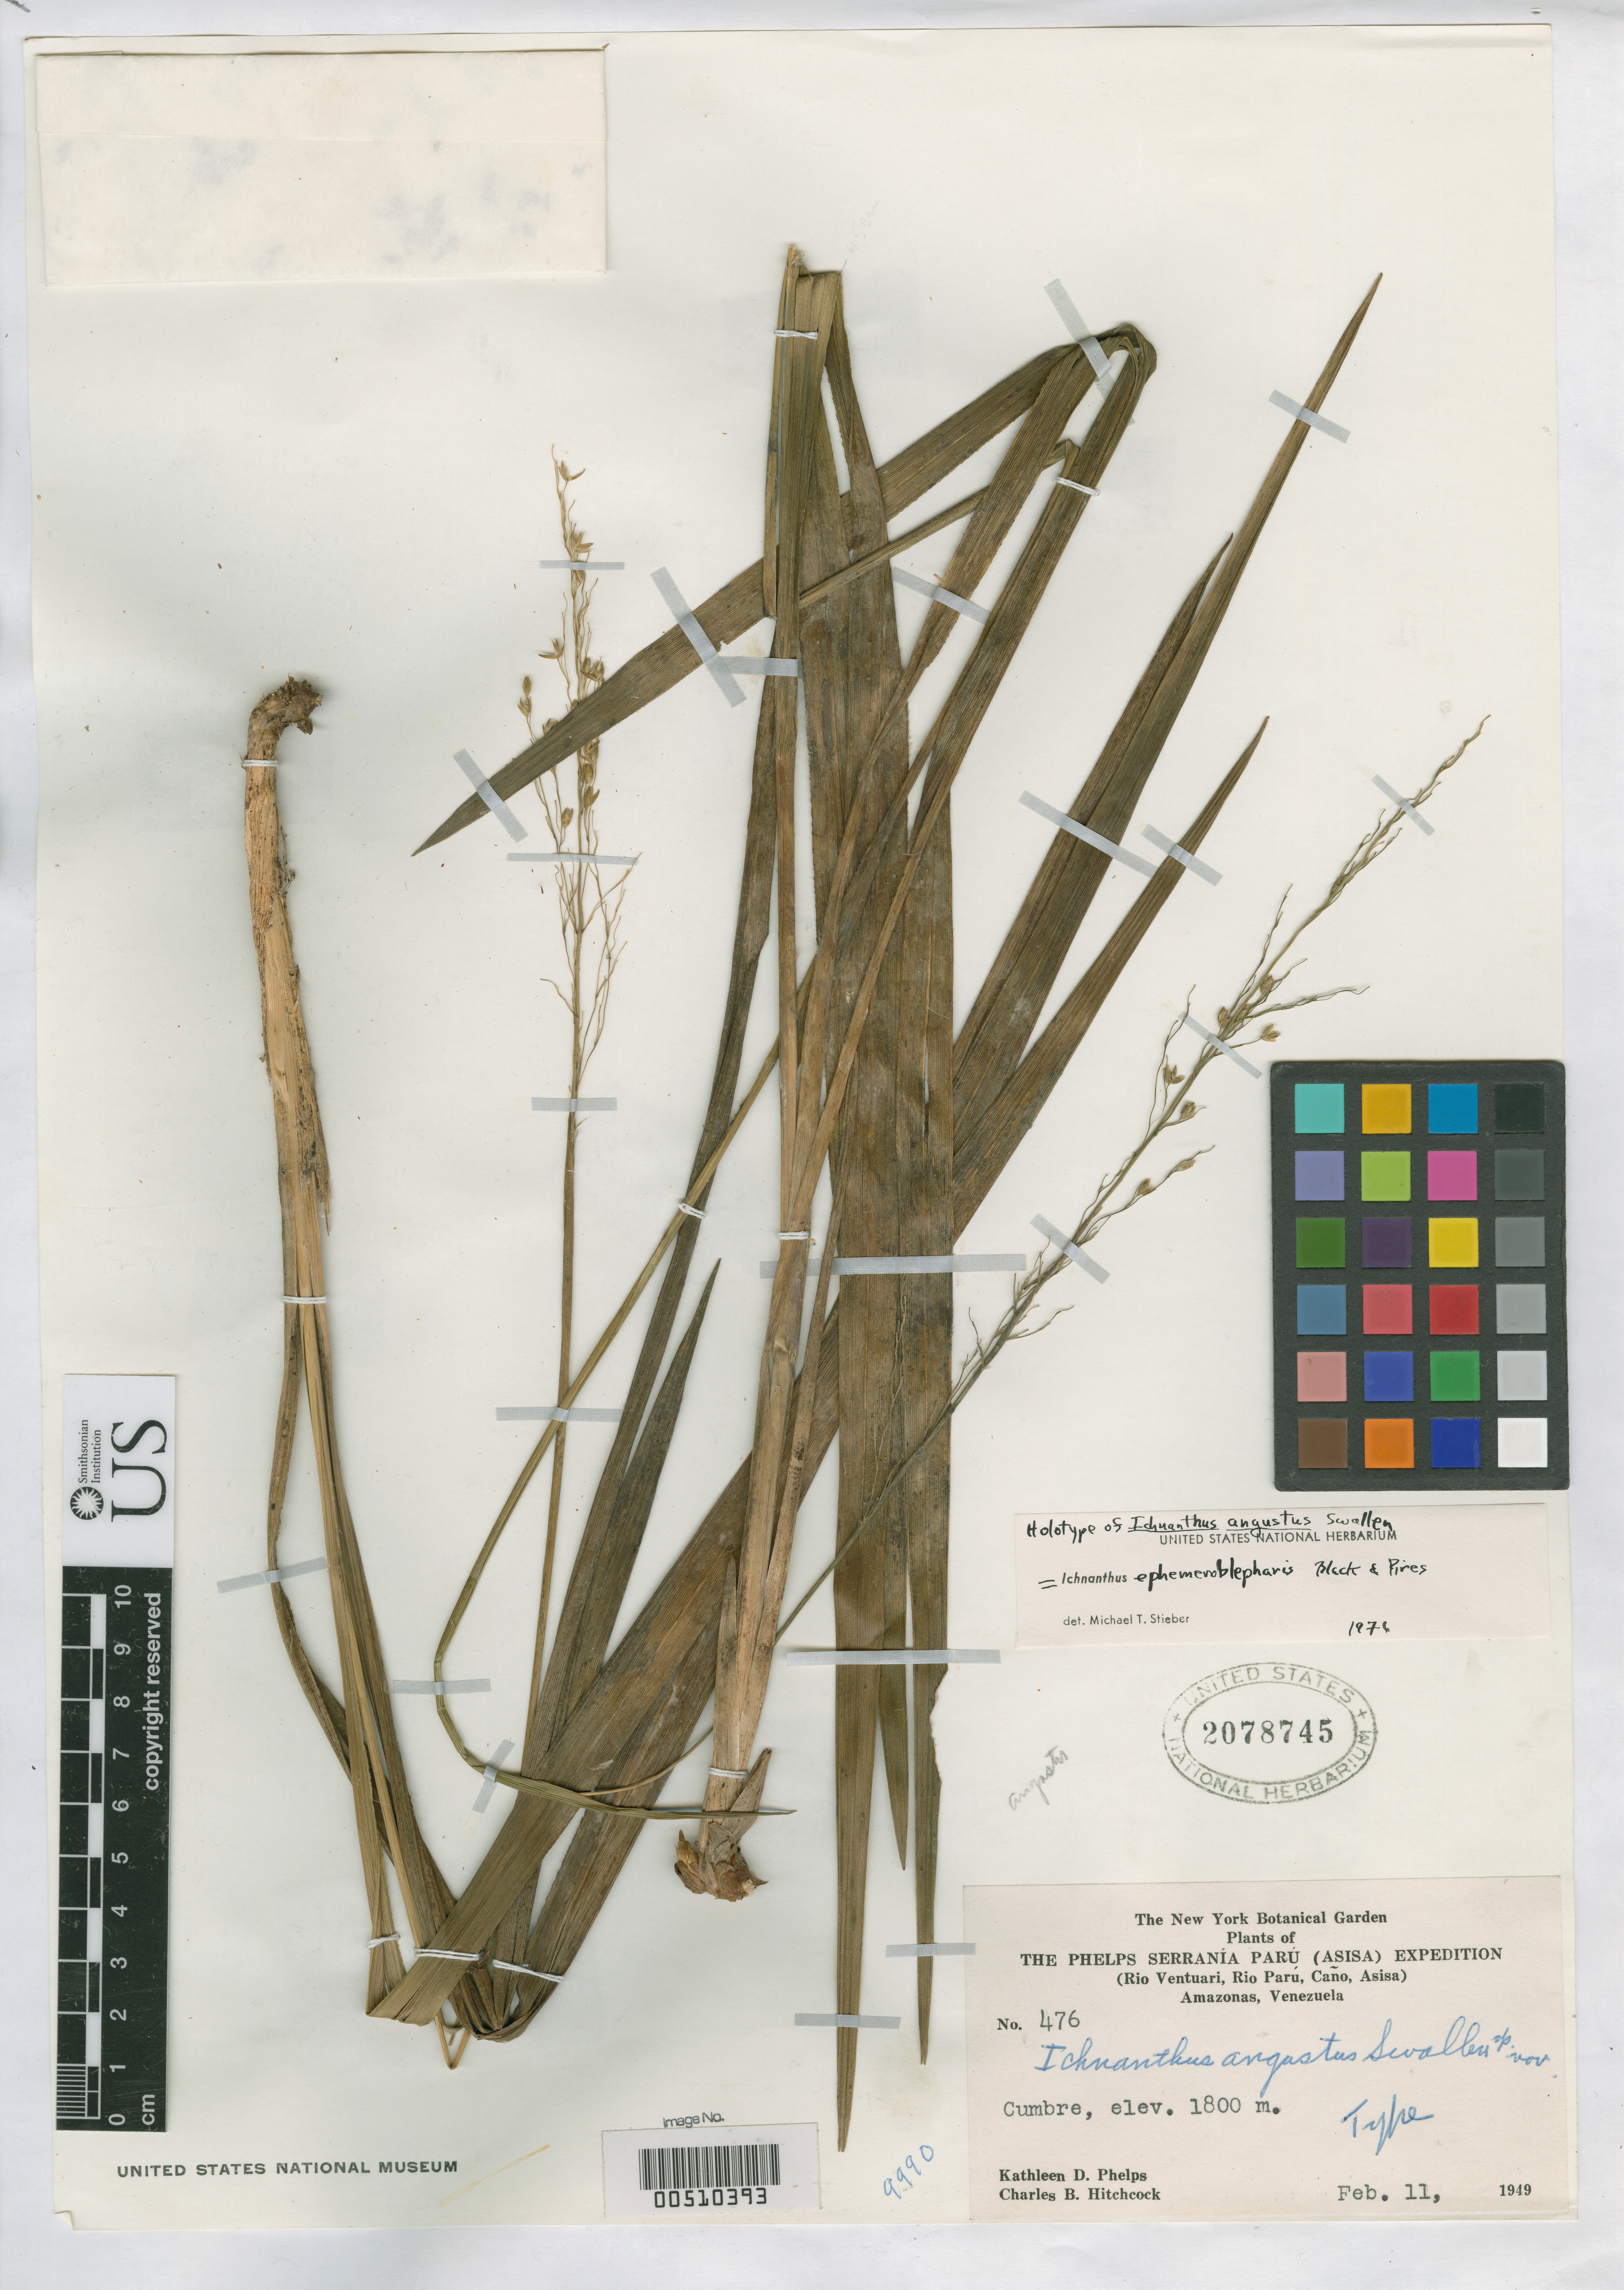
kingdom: Plantae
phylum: Tracheophyta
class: Liliopsida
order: Poales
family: Poaceae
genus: Ichnanthus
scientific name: Ichnanthus angustus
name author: Swallen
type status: Holotype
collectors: K. D. Phelps & C. B. Hitchcock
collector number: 476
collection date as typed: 11 Feb 1949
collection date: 1949-02-11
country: Venezuela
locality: Cumbre; alt. 1800 m.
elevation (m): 1800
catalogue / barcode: US 2078745